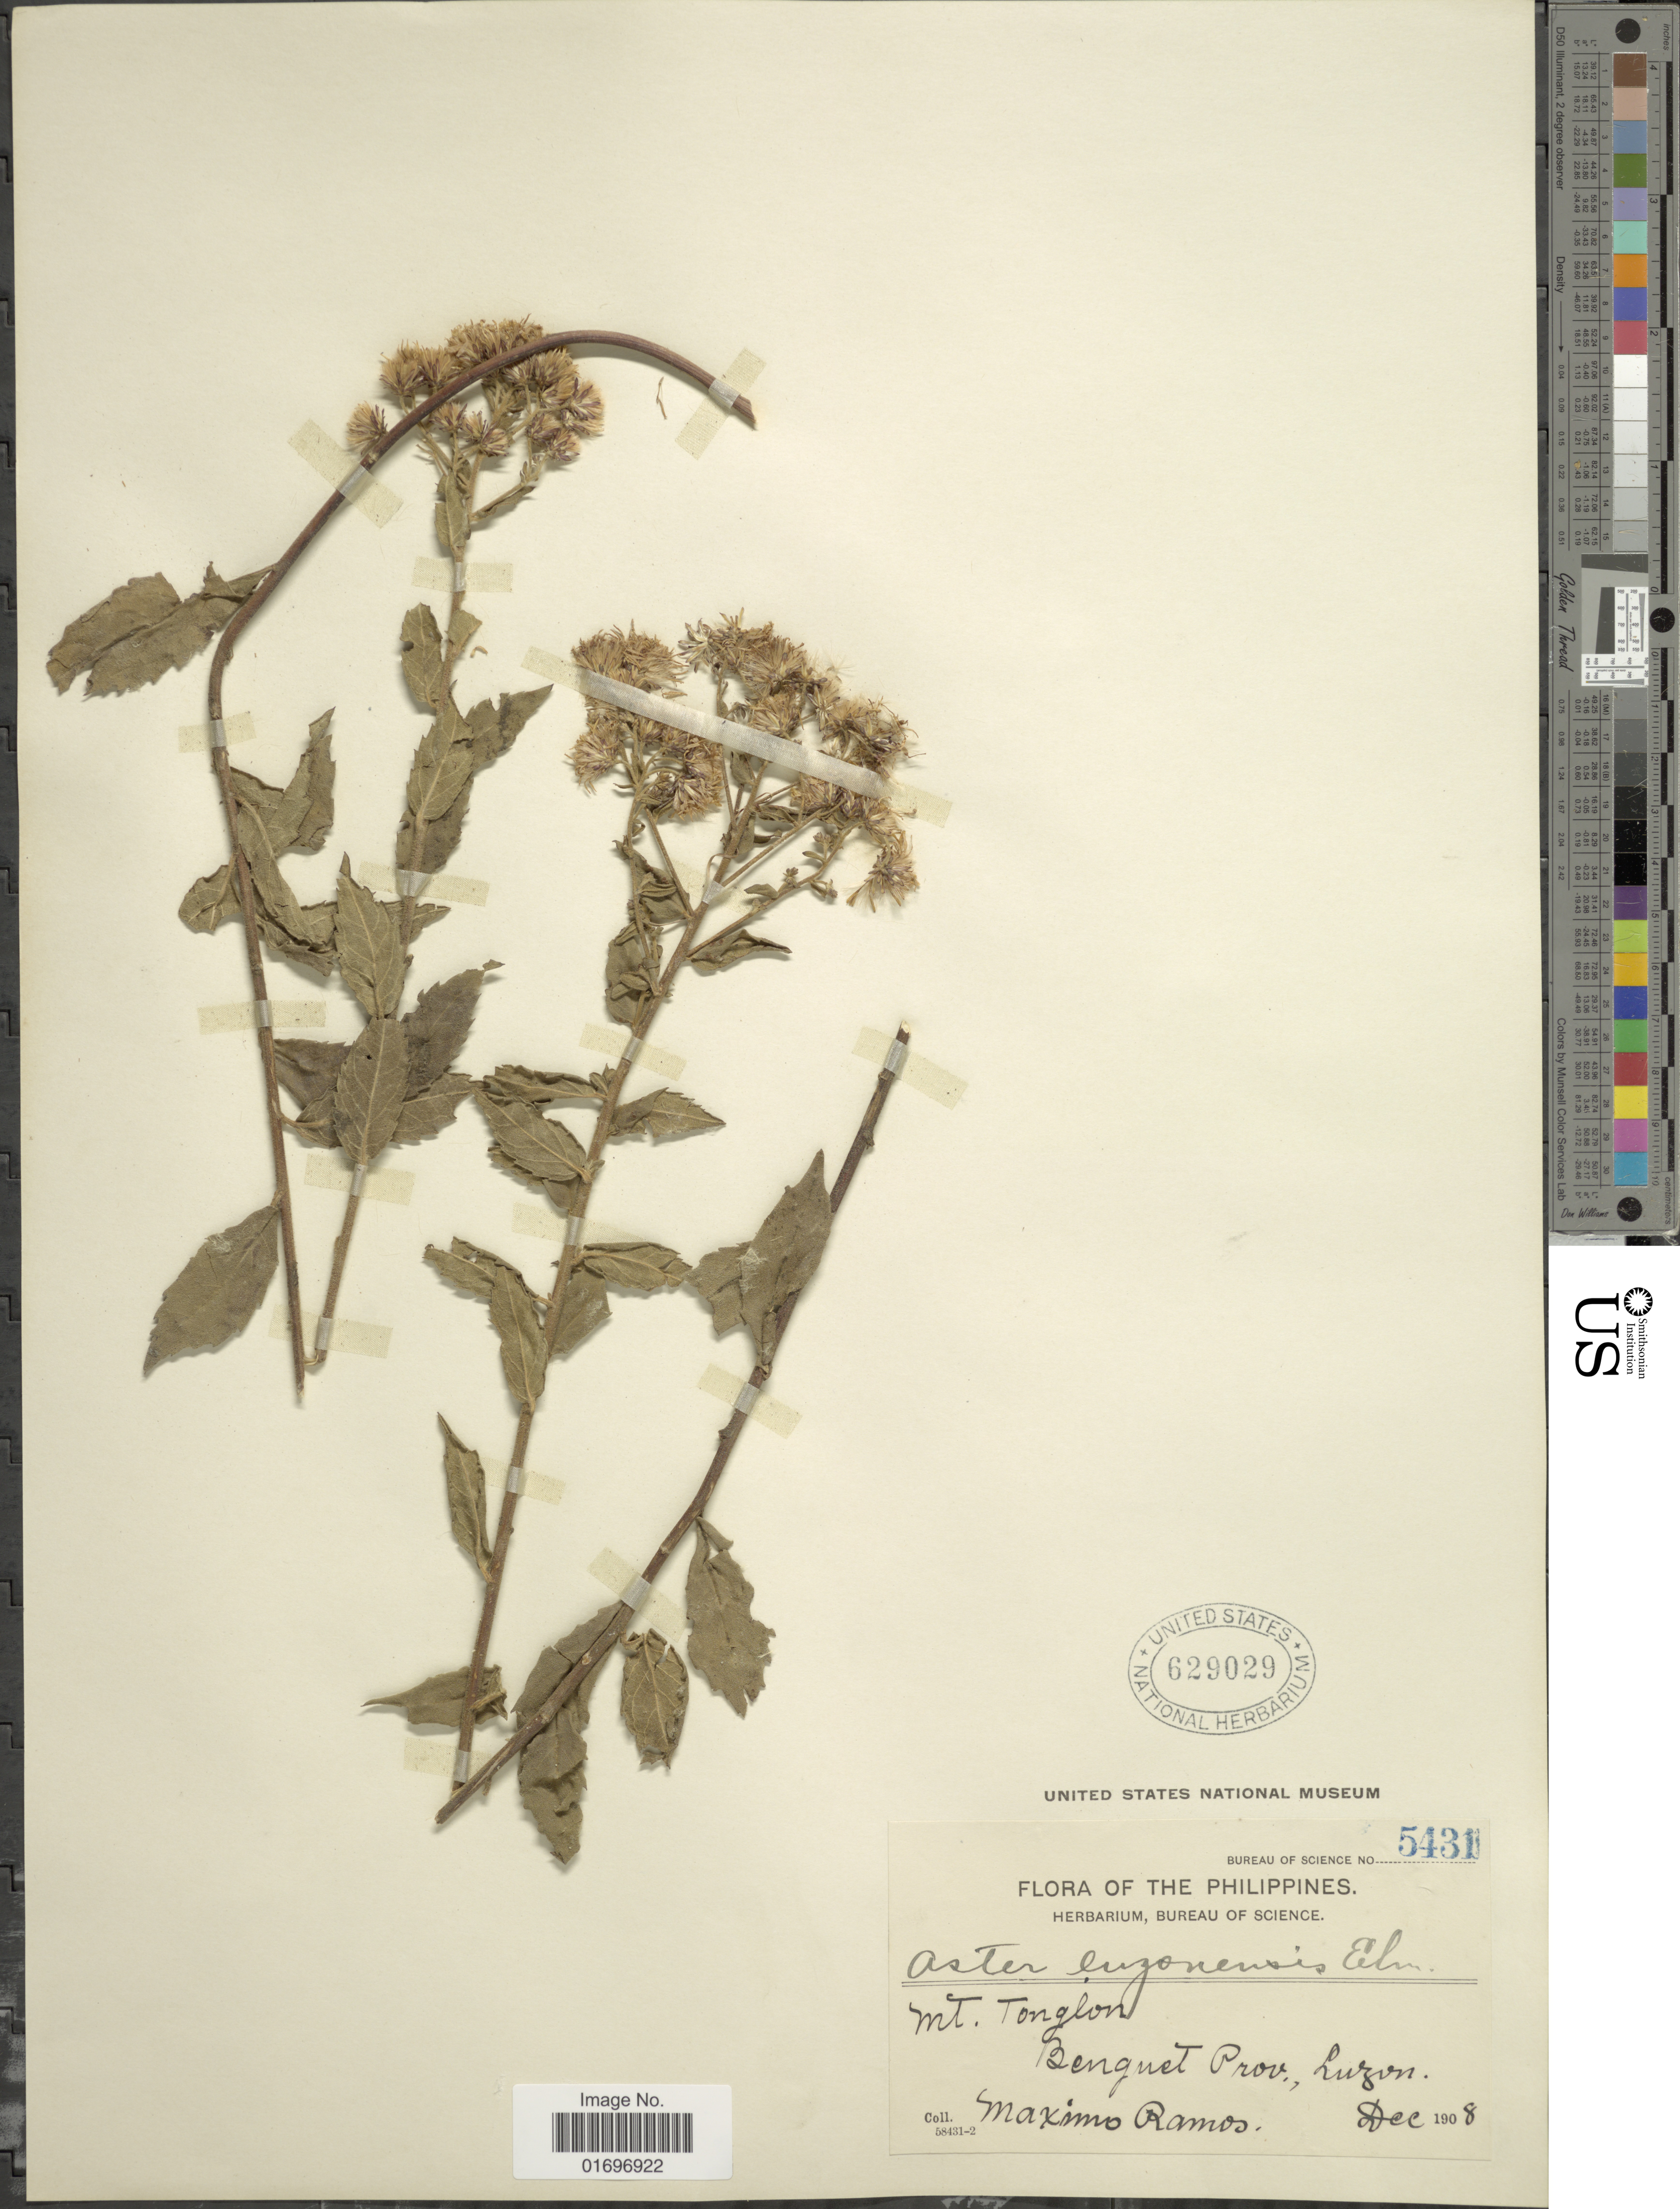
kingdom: Plantae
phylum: Tracheophyta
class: Magnoliopsida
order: Asterales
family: Asteraceae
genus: Aster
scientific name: Aster luzonensis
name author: Elmer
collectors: M. Ramos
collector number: Bureau of Science 5431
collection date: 1908-12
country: Philippines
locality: Mt. Tonglon. Benguet Prov., Luzon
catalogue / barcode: US 629029